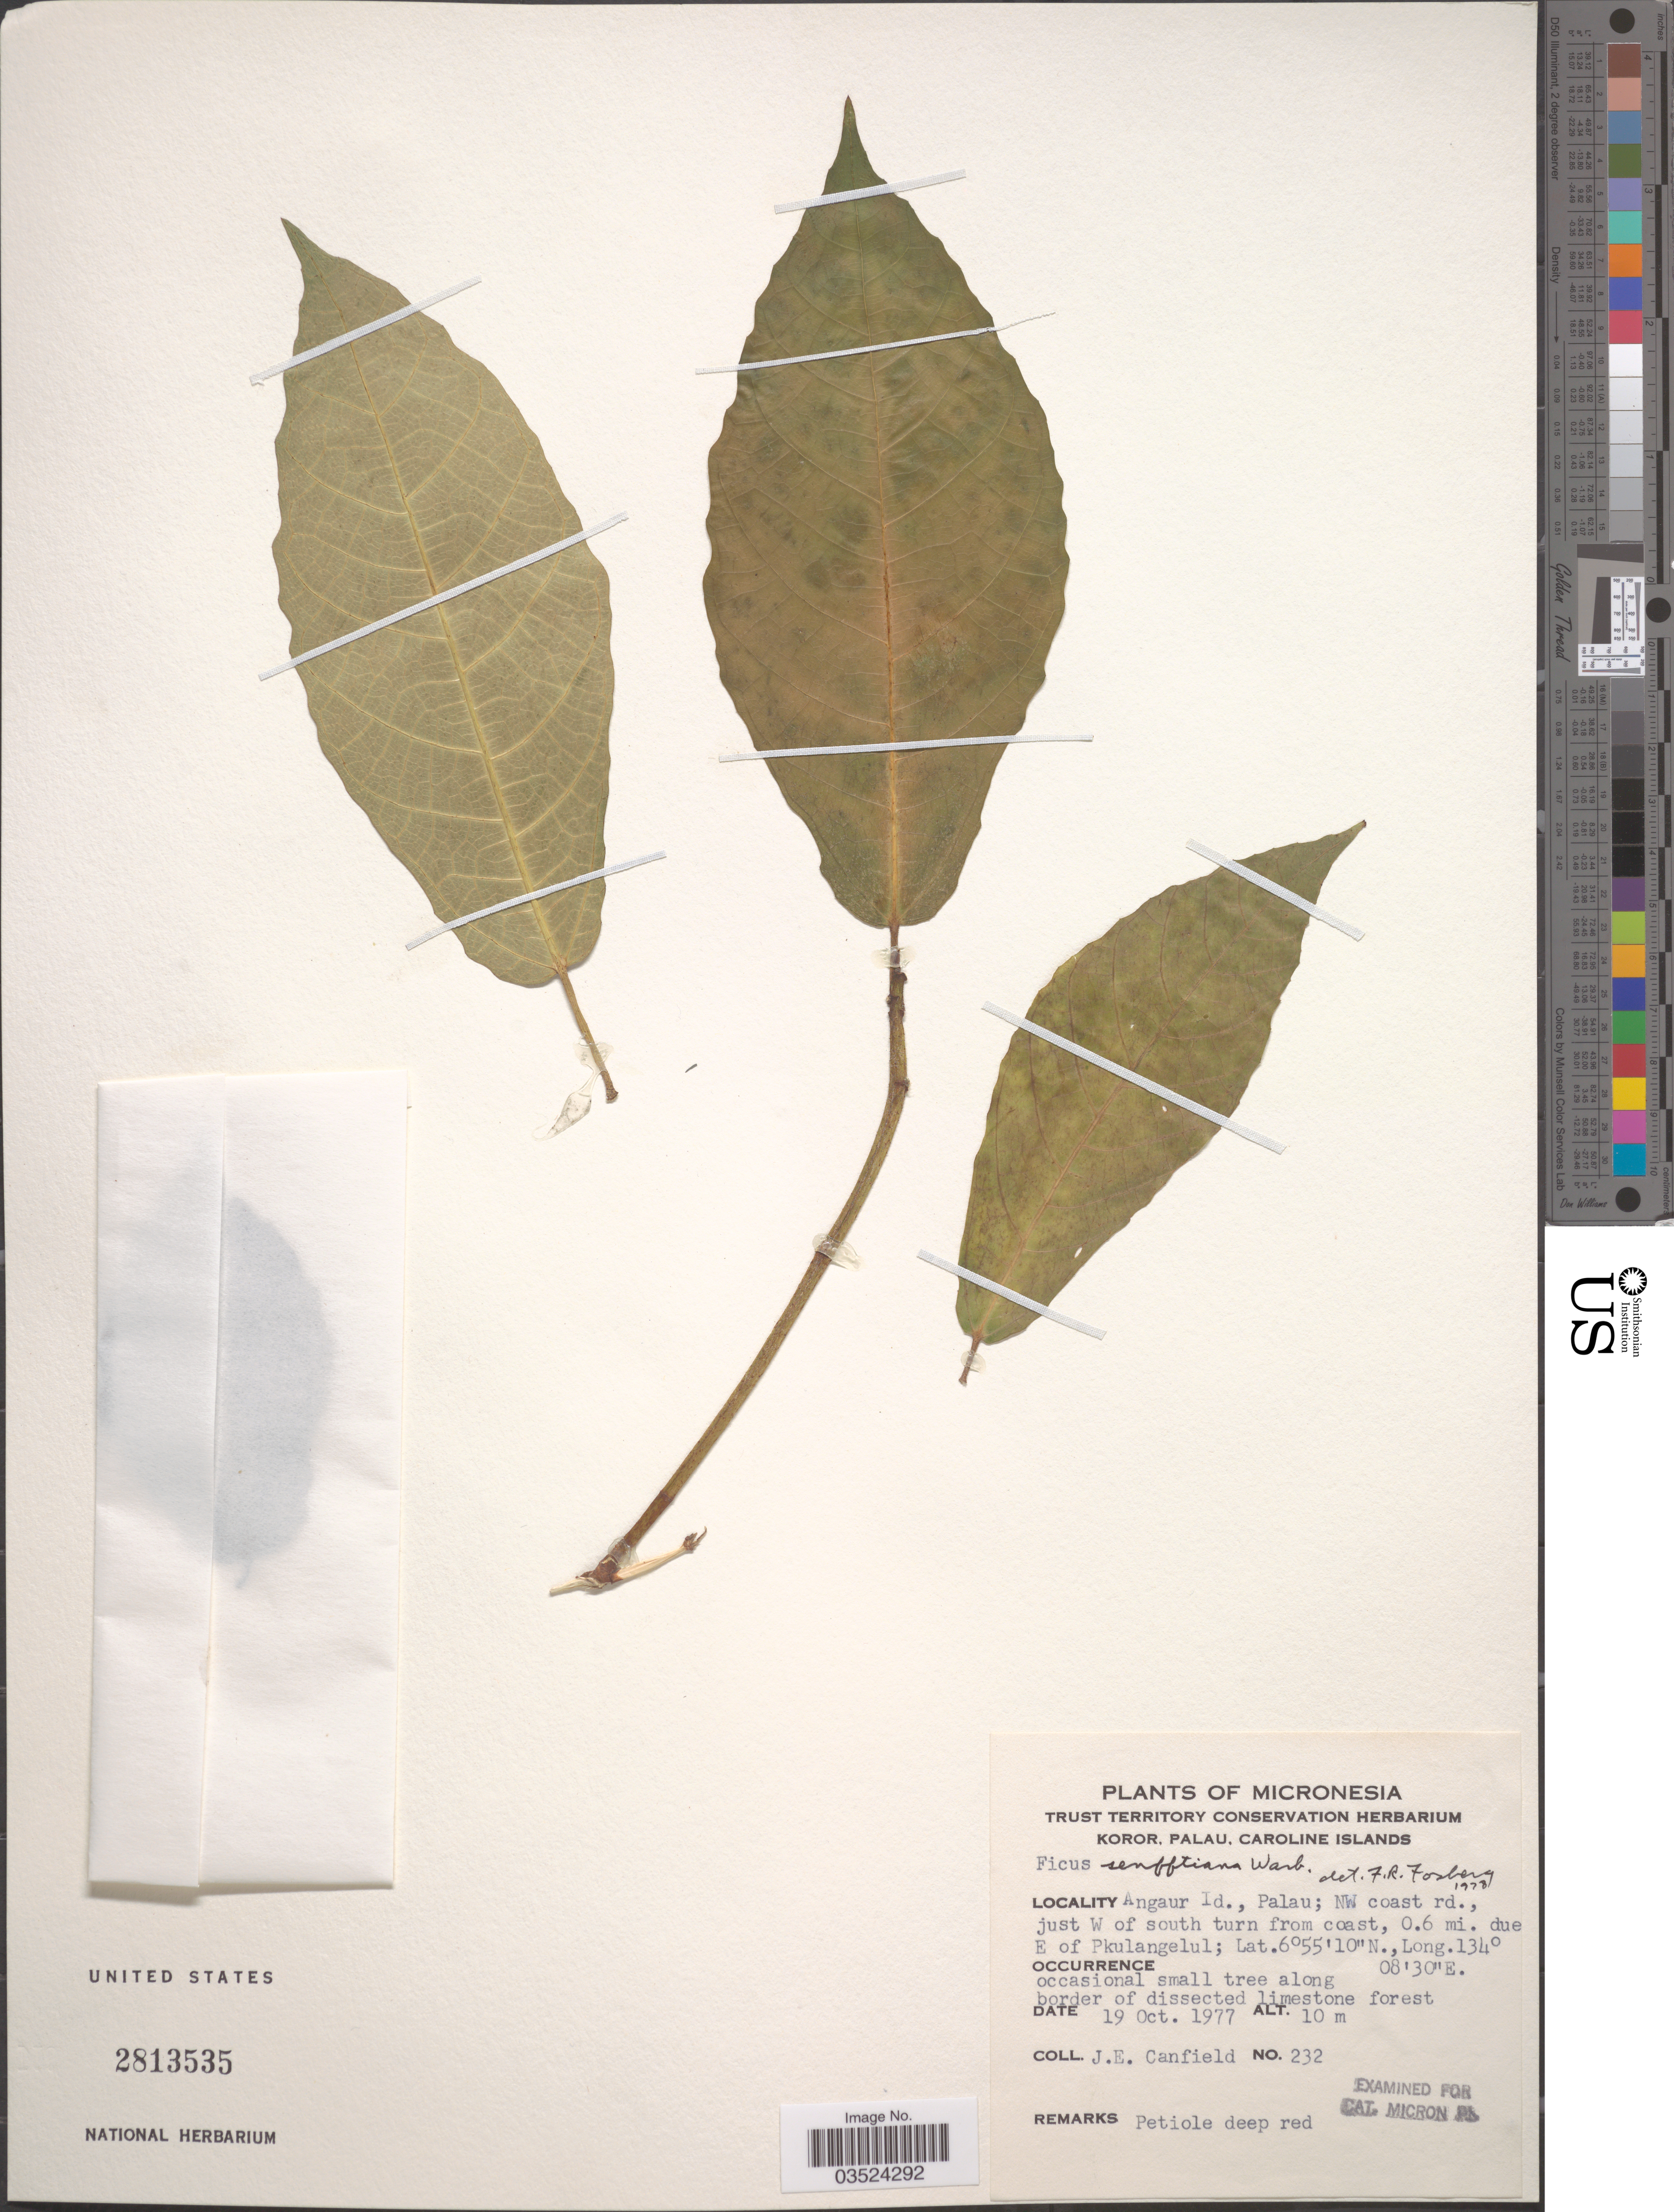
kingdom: Plantae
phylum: Tracheophyta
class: Magnoliopsida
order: Rosales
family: Moraceae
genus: Ficus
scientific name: Ficus senfftiana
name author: Warb.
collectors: J. E. Canfield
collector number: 232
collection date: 1977-10-19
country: Palau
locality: Micronesia. Angaur Id., Palau; NW coast rd., just W of south turn from coast, 0.6 mi. due E of Pkulangelul.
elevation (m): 10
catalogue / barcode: US 2813535